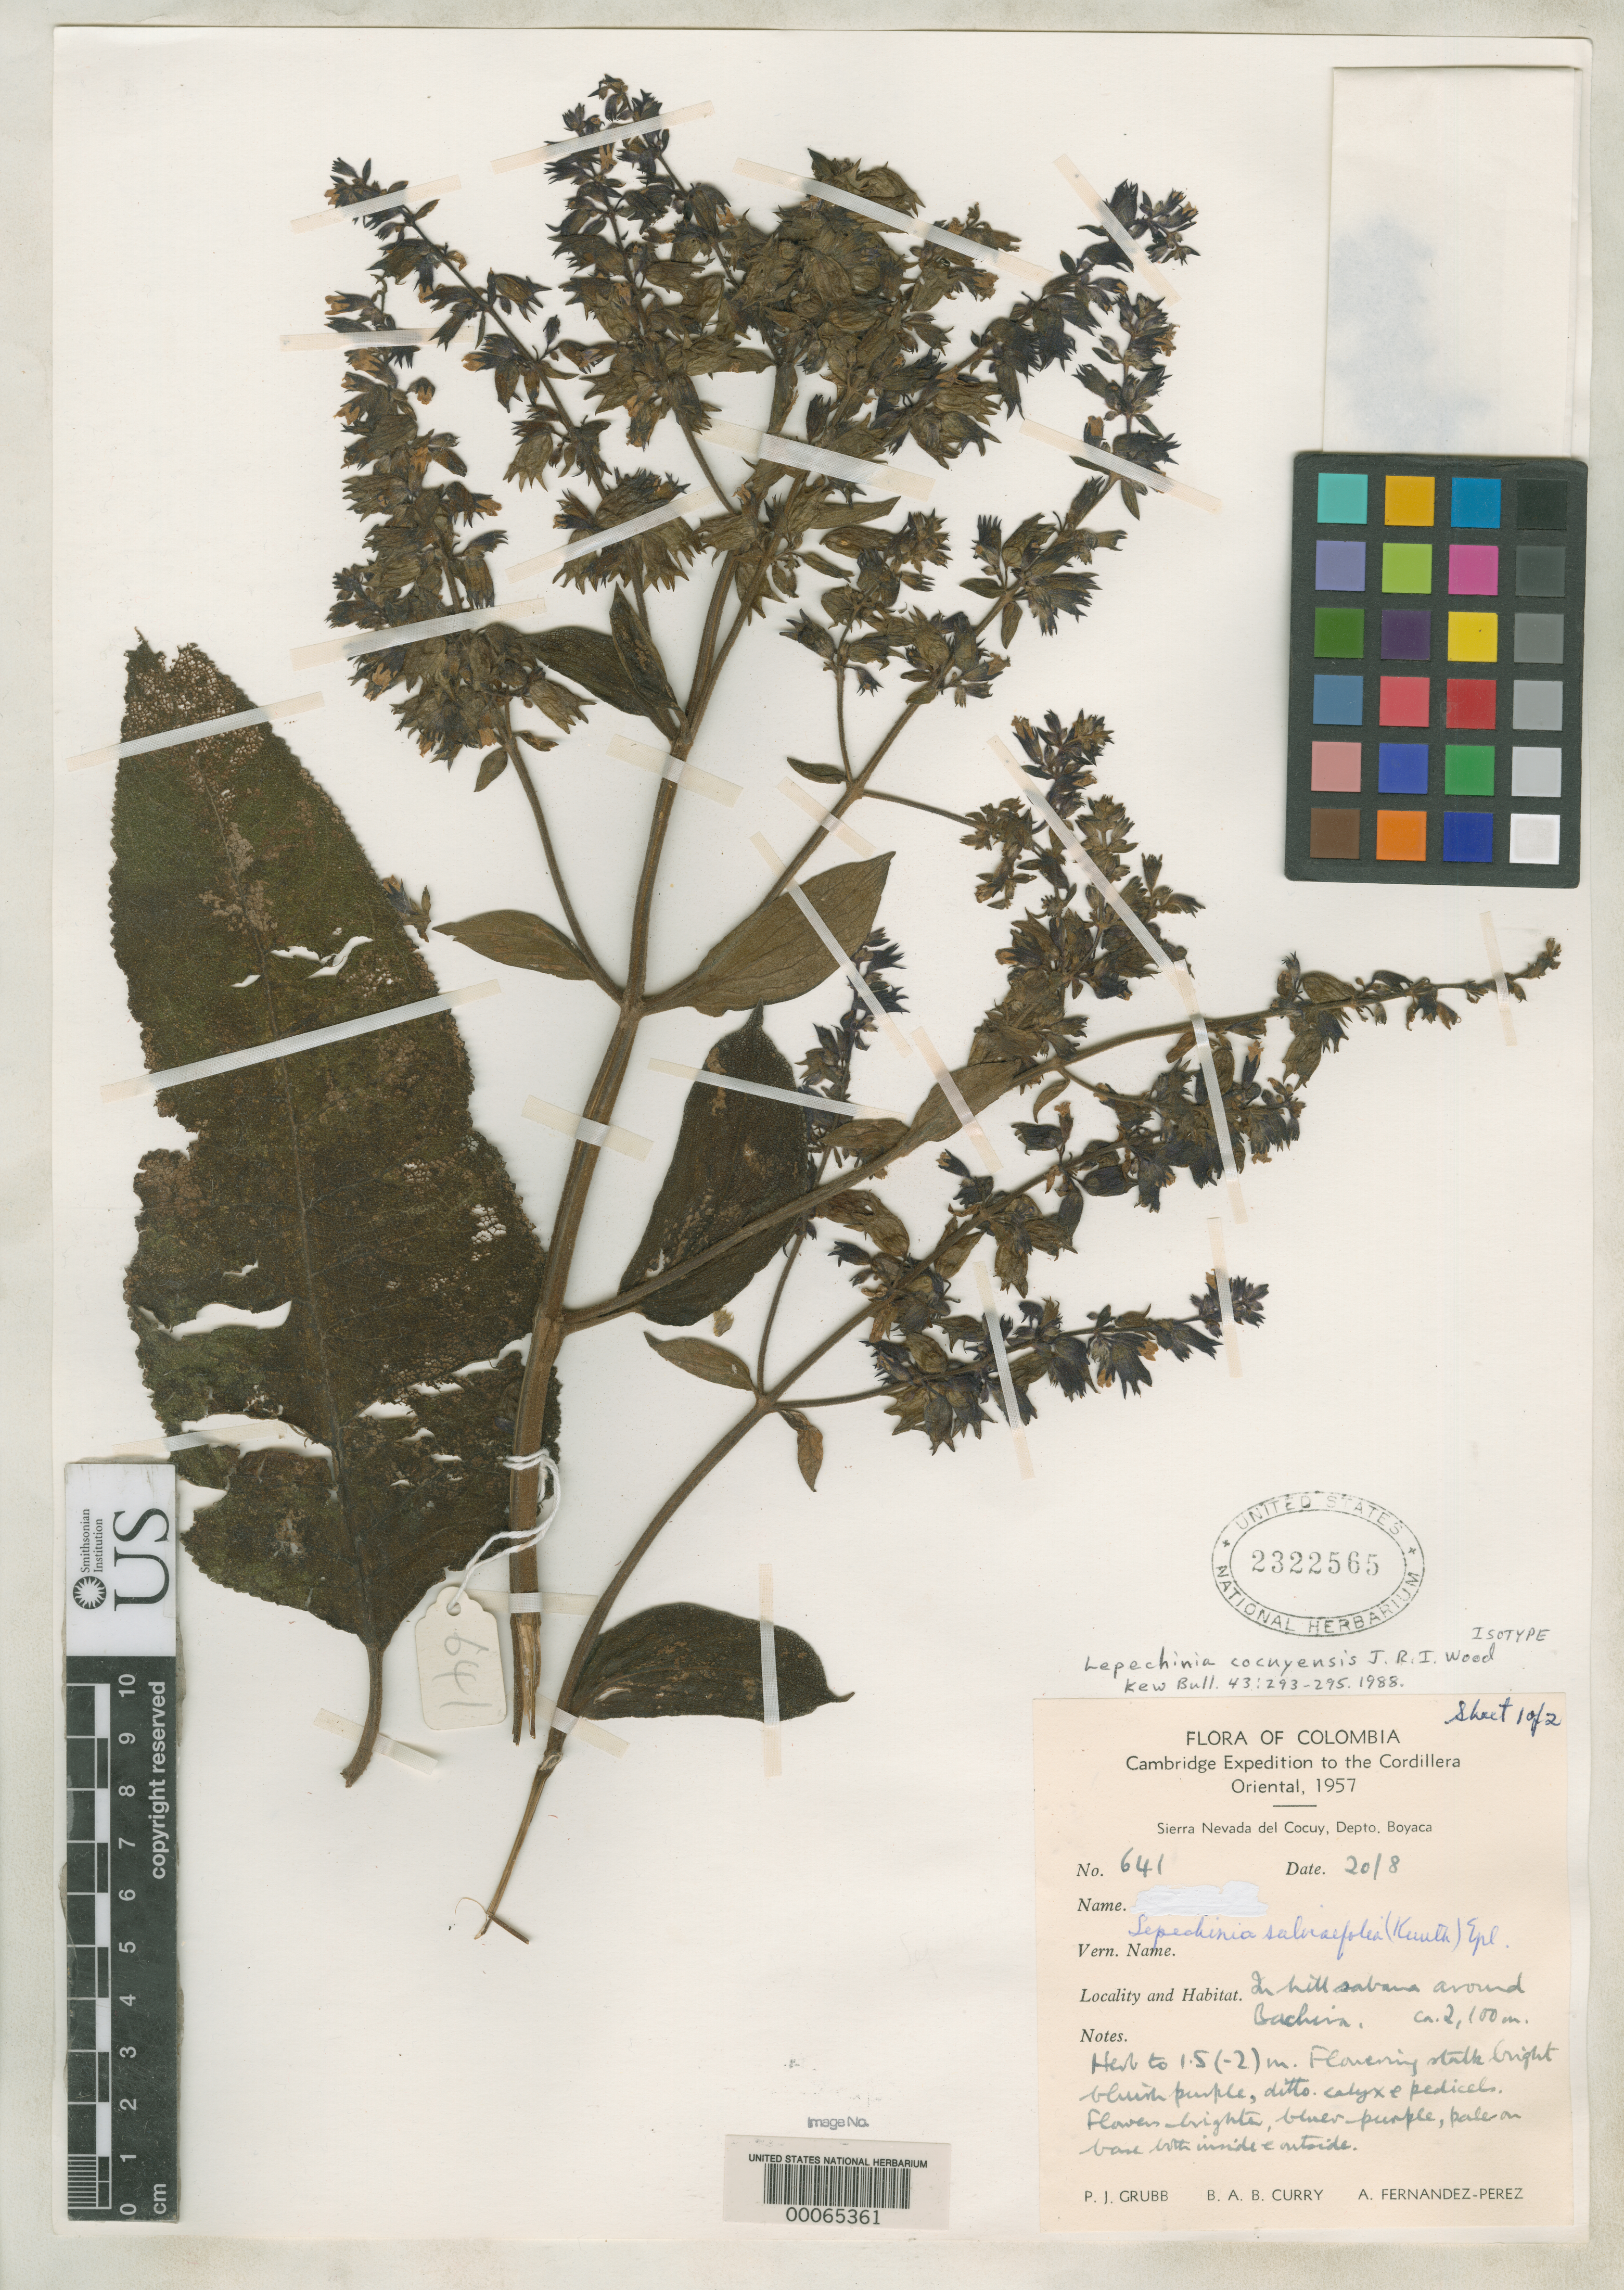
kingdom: Plantae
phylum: Tracheophyta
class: Magnoliopsida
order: Lamiales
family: Lamiaceae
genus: Lepechinia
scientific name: Lepechinia cocuyensis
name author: J.R.I. Wood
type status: Isotype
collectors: P. J. Grubb & B. A. B. Curry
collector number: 641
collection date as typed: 20 Aug 1957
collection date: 1957-08-20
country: Colombia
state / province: Boyacá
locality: Sierre Nevada del Cocuy, in Hill Sabana around Bachira.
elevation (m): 100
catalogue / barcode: US 2322565